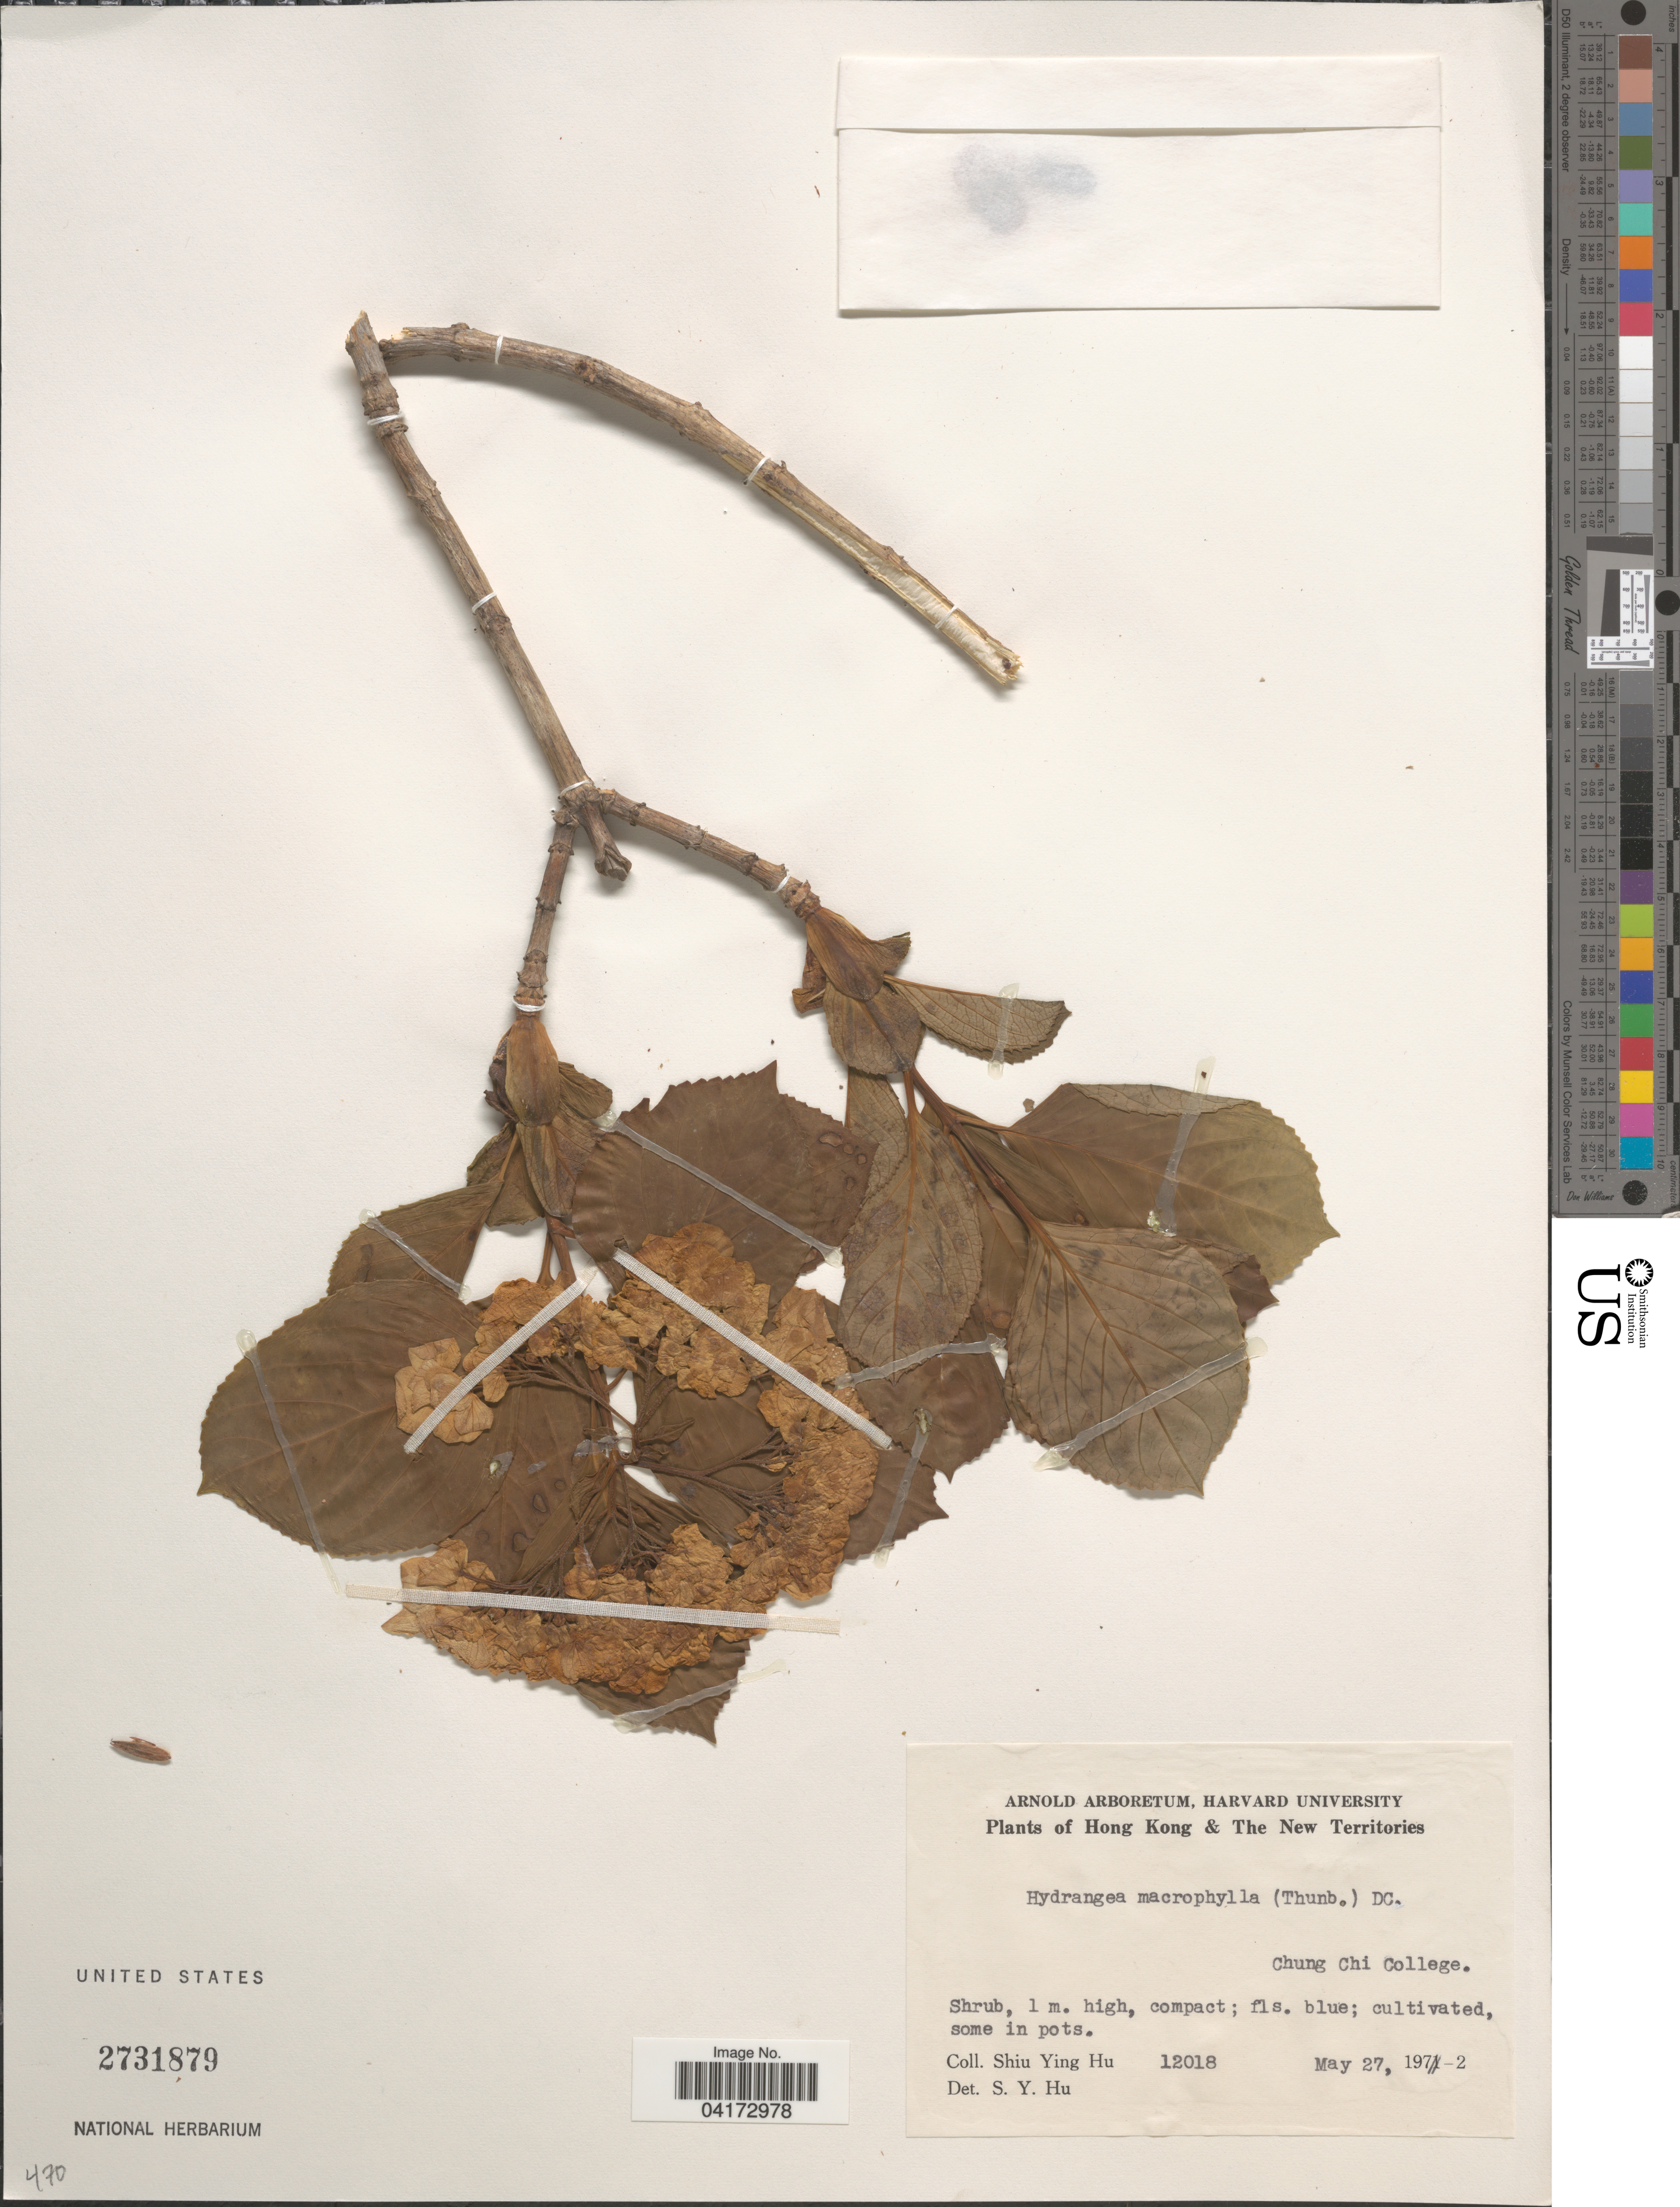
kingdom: Plantae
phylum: Tracheophyta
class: Magnoliopsida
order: Cornales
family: Hydrangeaceae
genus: Hydrangea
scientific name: Hydrangea macrophylla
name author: (Thunb.) Ser.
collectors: S. Y. Hu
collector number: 12018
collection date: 1972-05-27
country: China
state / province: Hong Kong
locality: Hong Kong & The New Territories. Chung Chi College. Cultivated.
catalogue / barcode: US 2731879